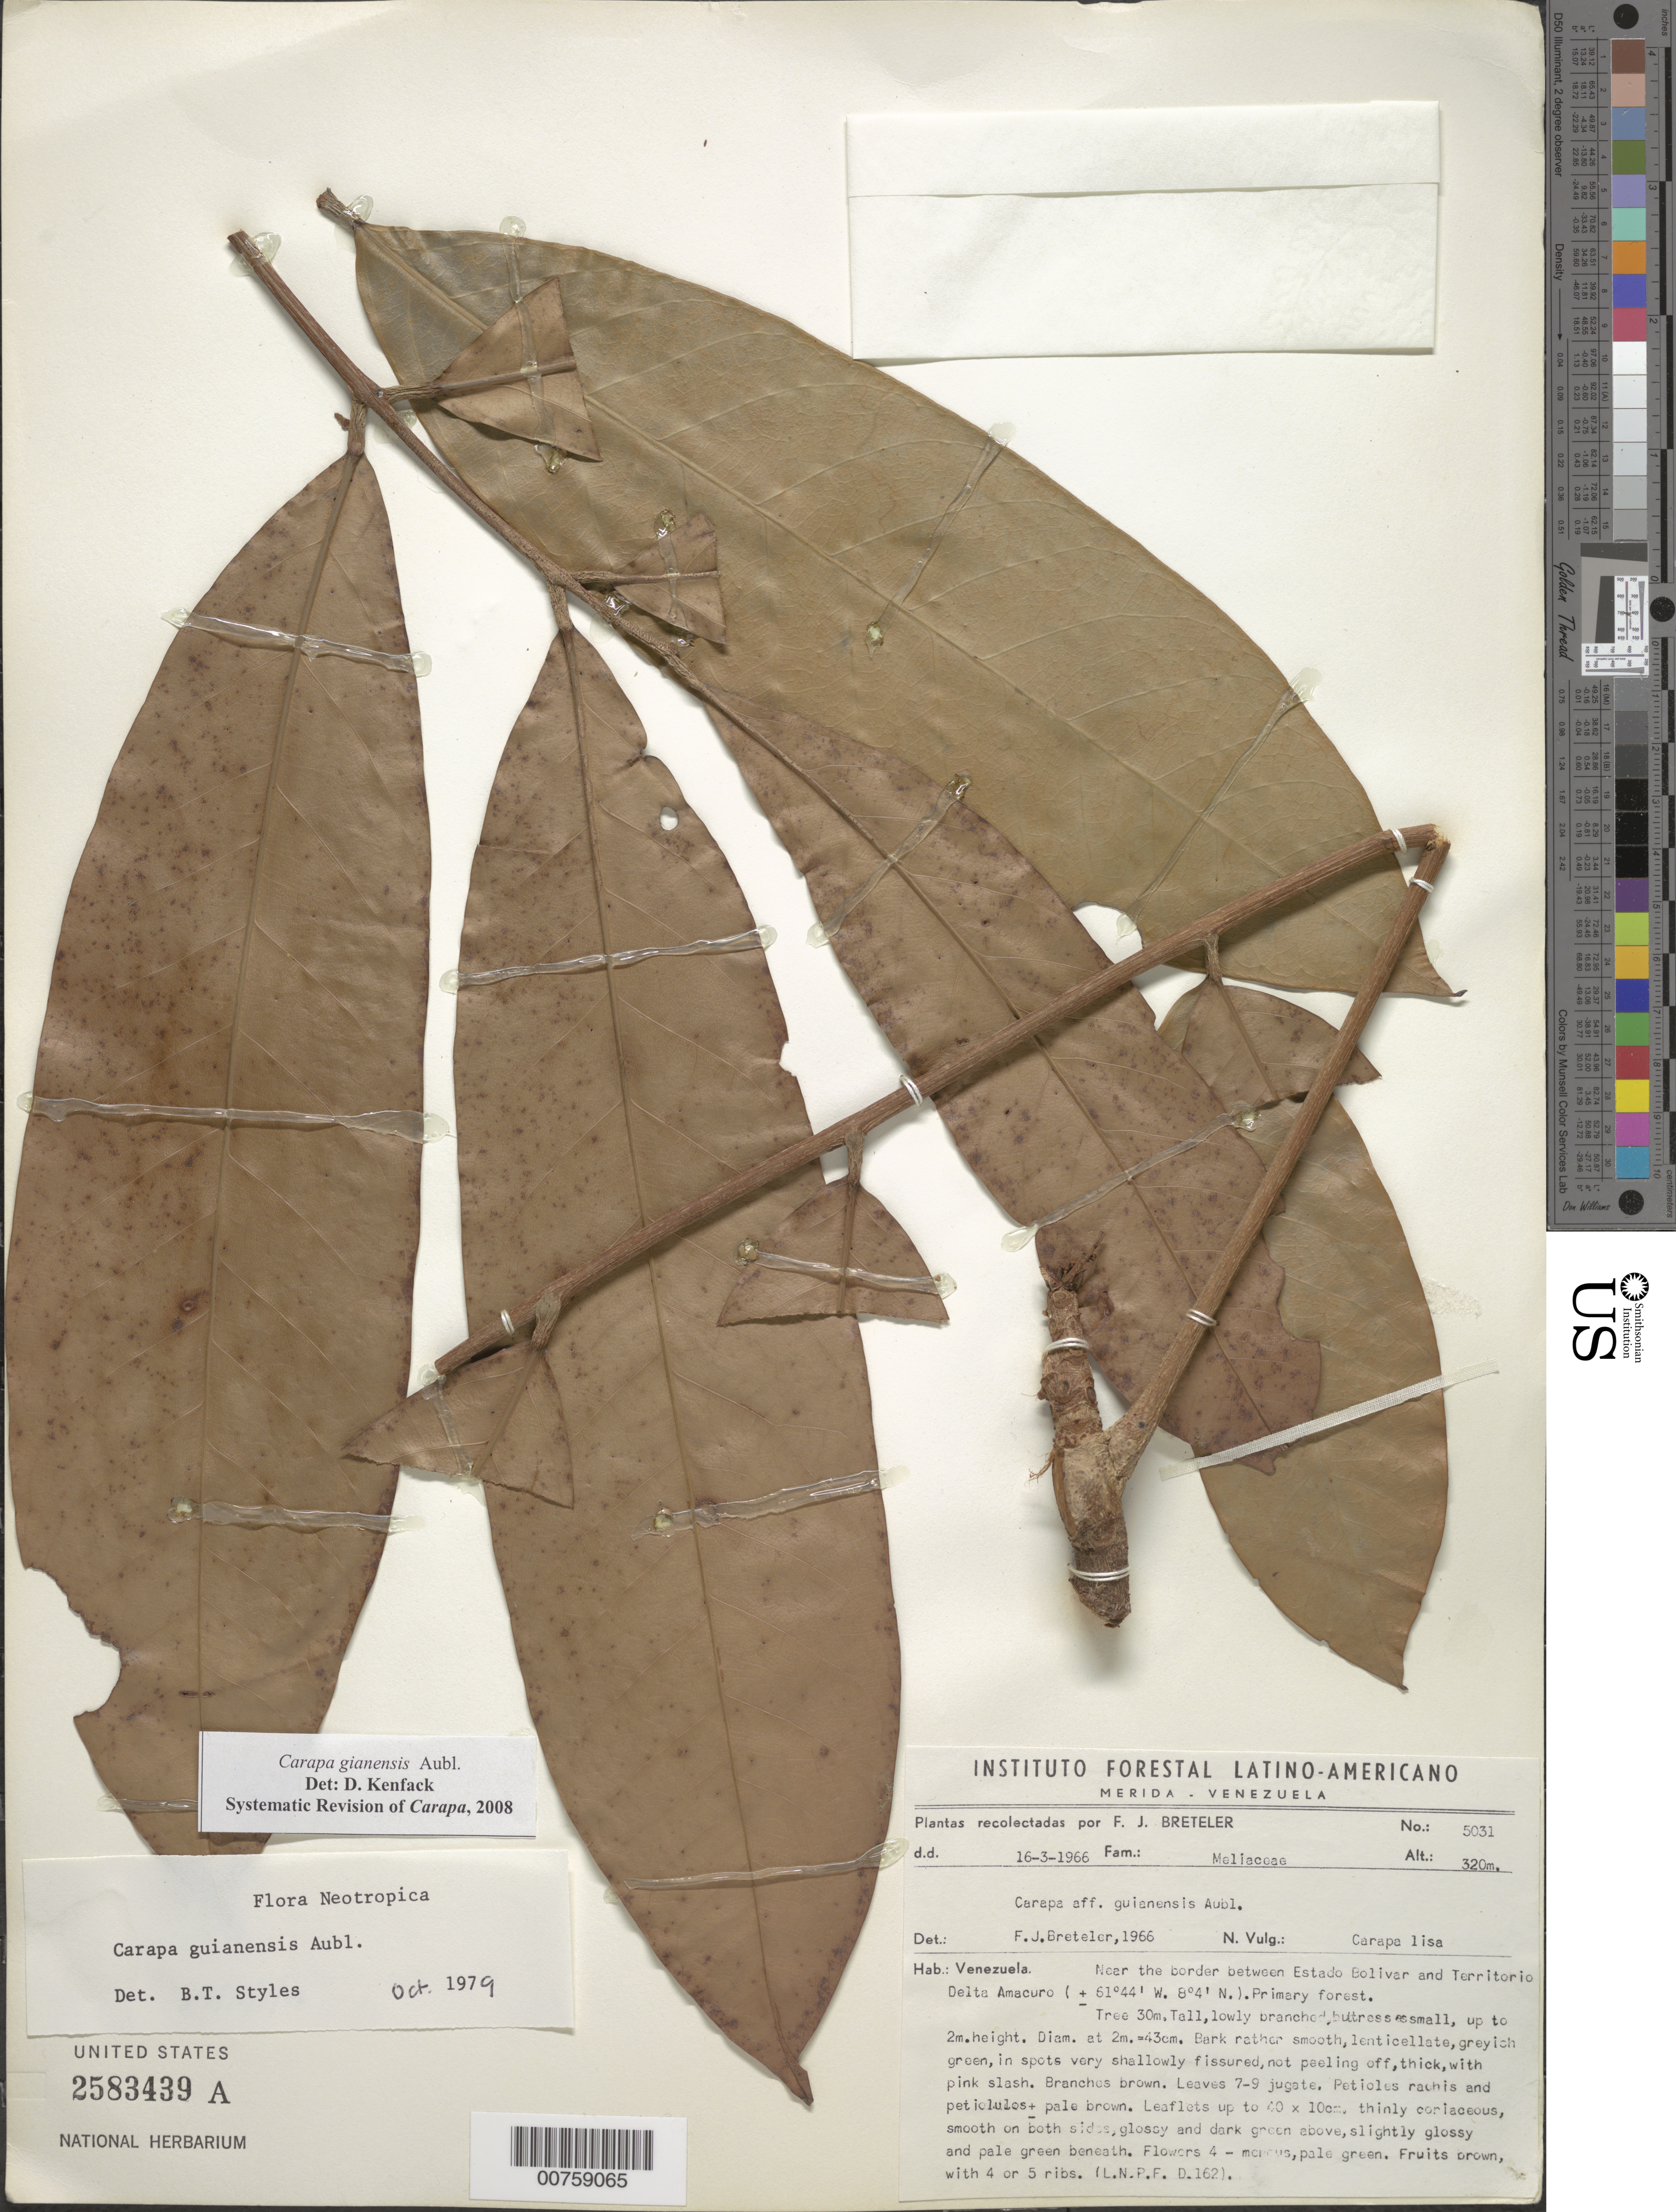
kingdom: Plantae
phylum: Tracheophyta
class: Magnoliopsida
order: Sapindales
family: Meliaceae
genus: Carapa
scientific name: Carapa guianensis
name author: Aubl.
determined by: Styles, B. T.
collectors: F. J. Breteler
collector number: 5031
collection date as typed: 16-Mar-66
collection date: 1966-03-16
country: Venezuela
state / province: Bolívar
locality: Río Grande o Toro, near border between Estado Bolívar and Territorío Delta Amacuro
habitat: Primary forest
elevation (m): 320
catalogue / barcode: US 2583436A